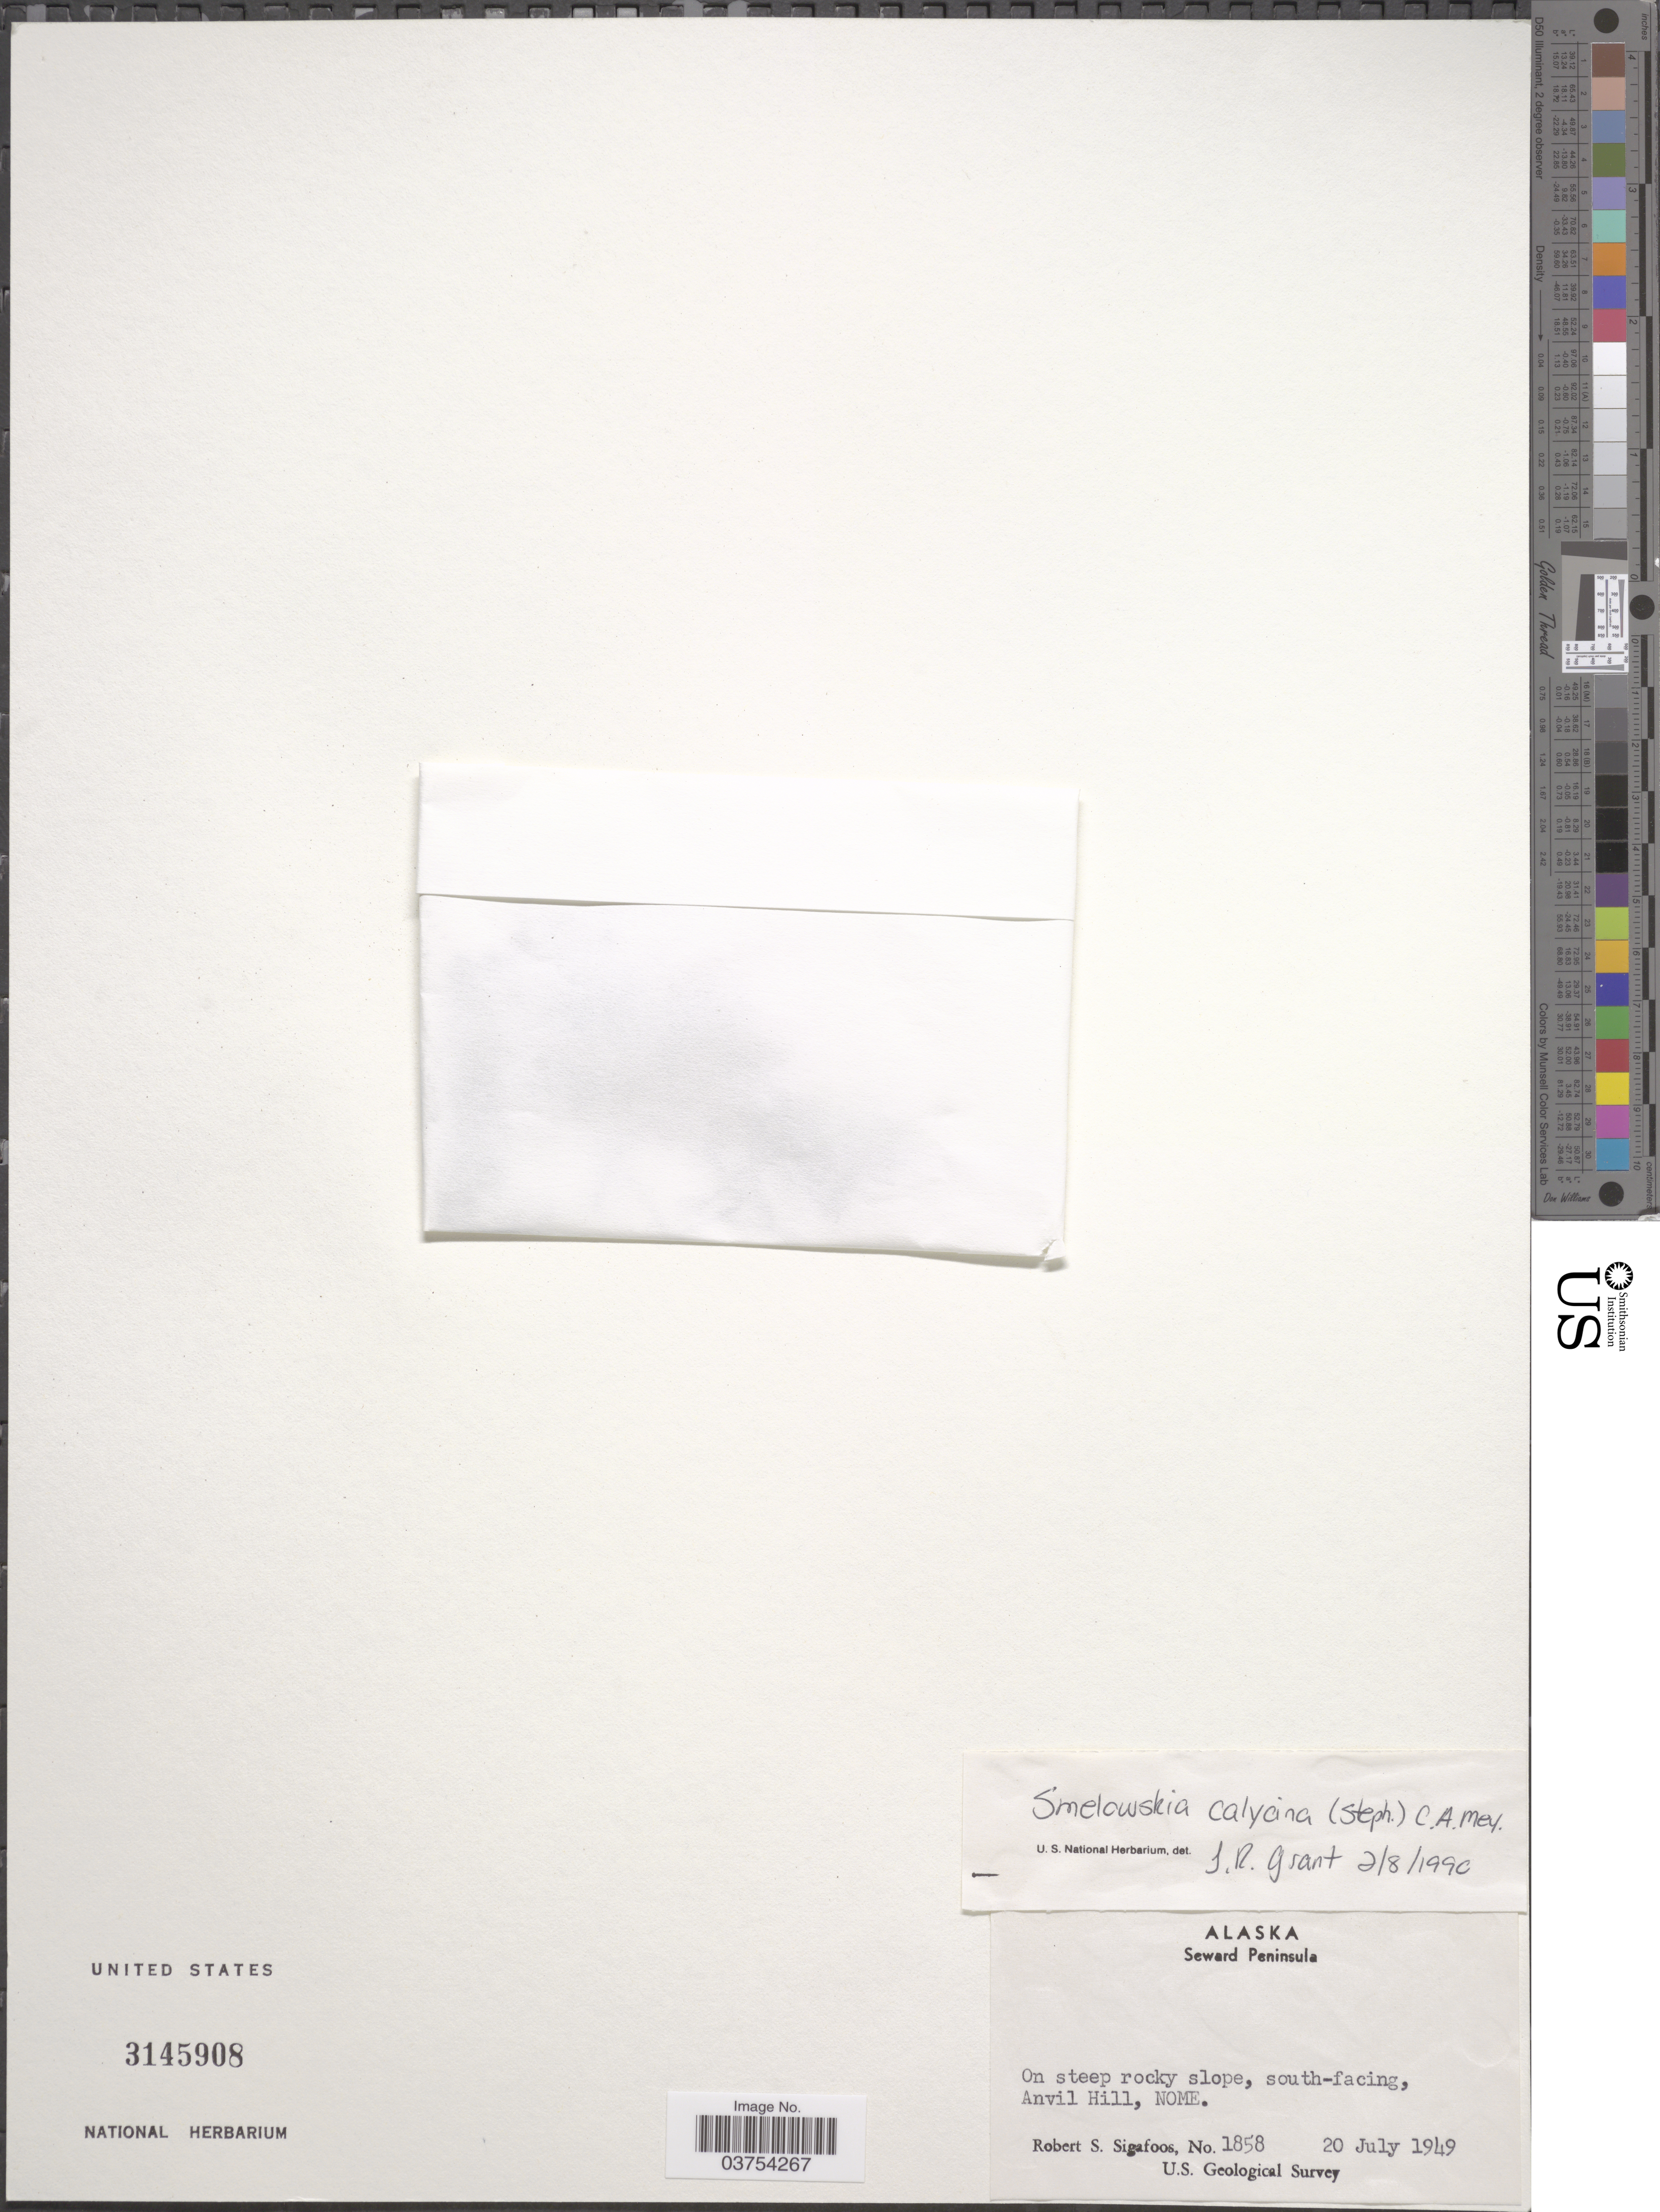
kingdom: Plantae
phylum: Tracheophyta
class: Magnoliopsida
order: Brassicales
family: Brassicaceae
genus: Smelowskia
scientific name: Smelowskia calycina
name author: (Stephan) C.A. Mey.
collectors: R. Sigafoos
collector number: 1858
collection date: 1949-07-20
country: United States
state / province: Alaska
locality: Seward Peninsula. On steep rocky slope, south-facing, Anvil Hill, Nome.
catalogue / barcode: US 3145908